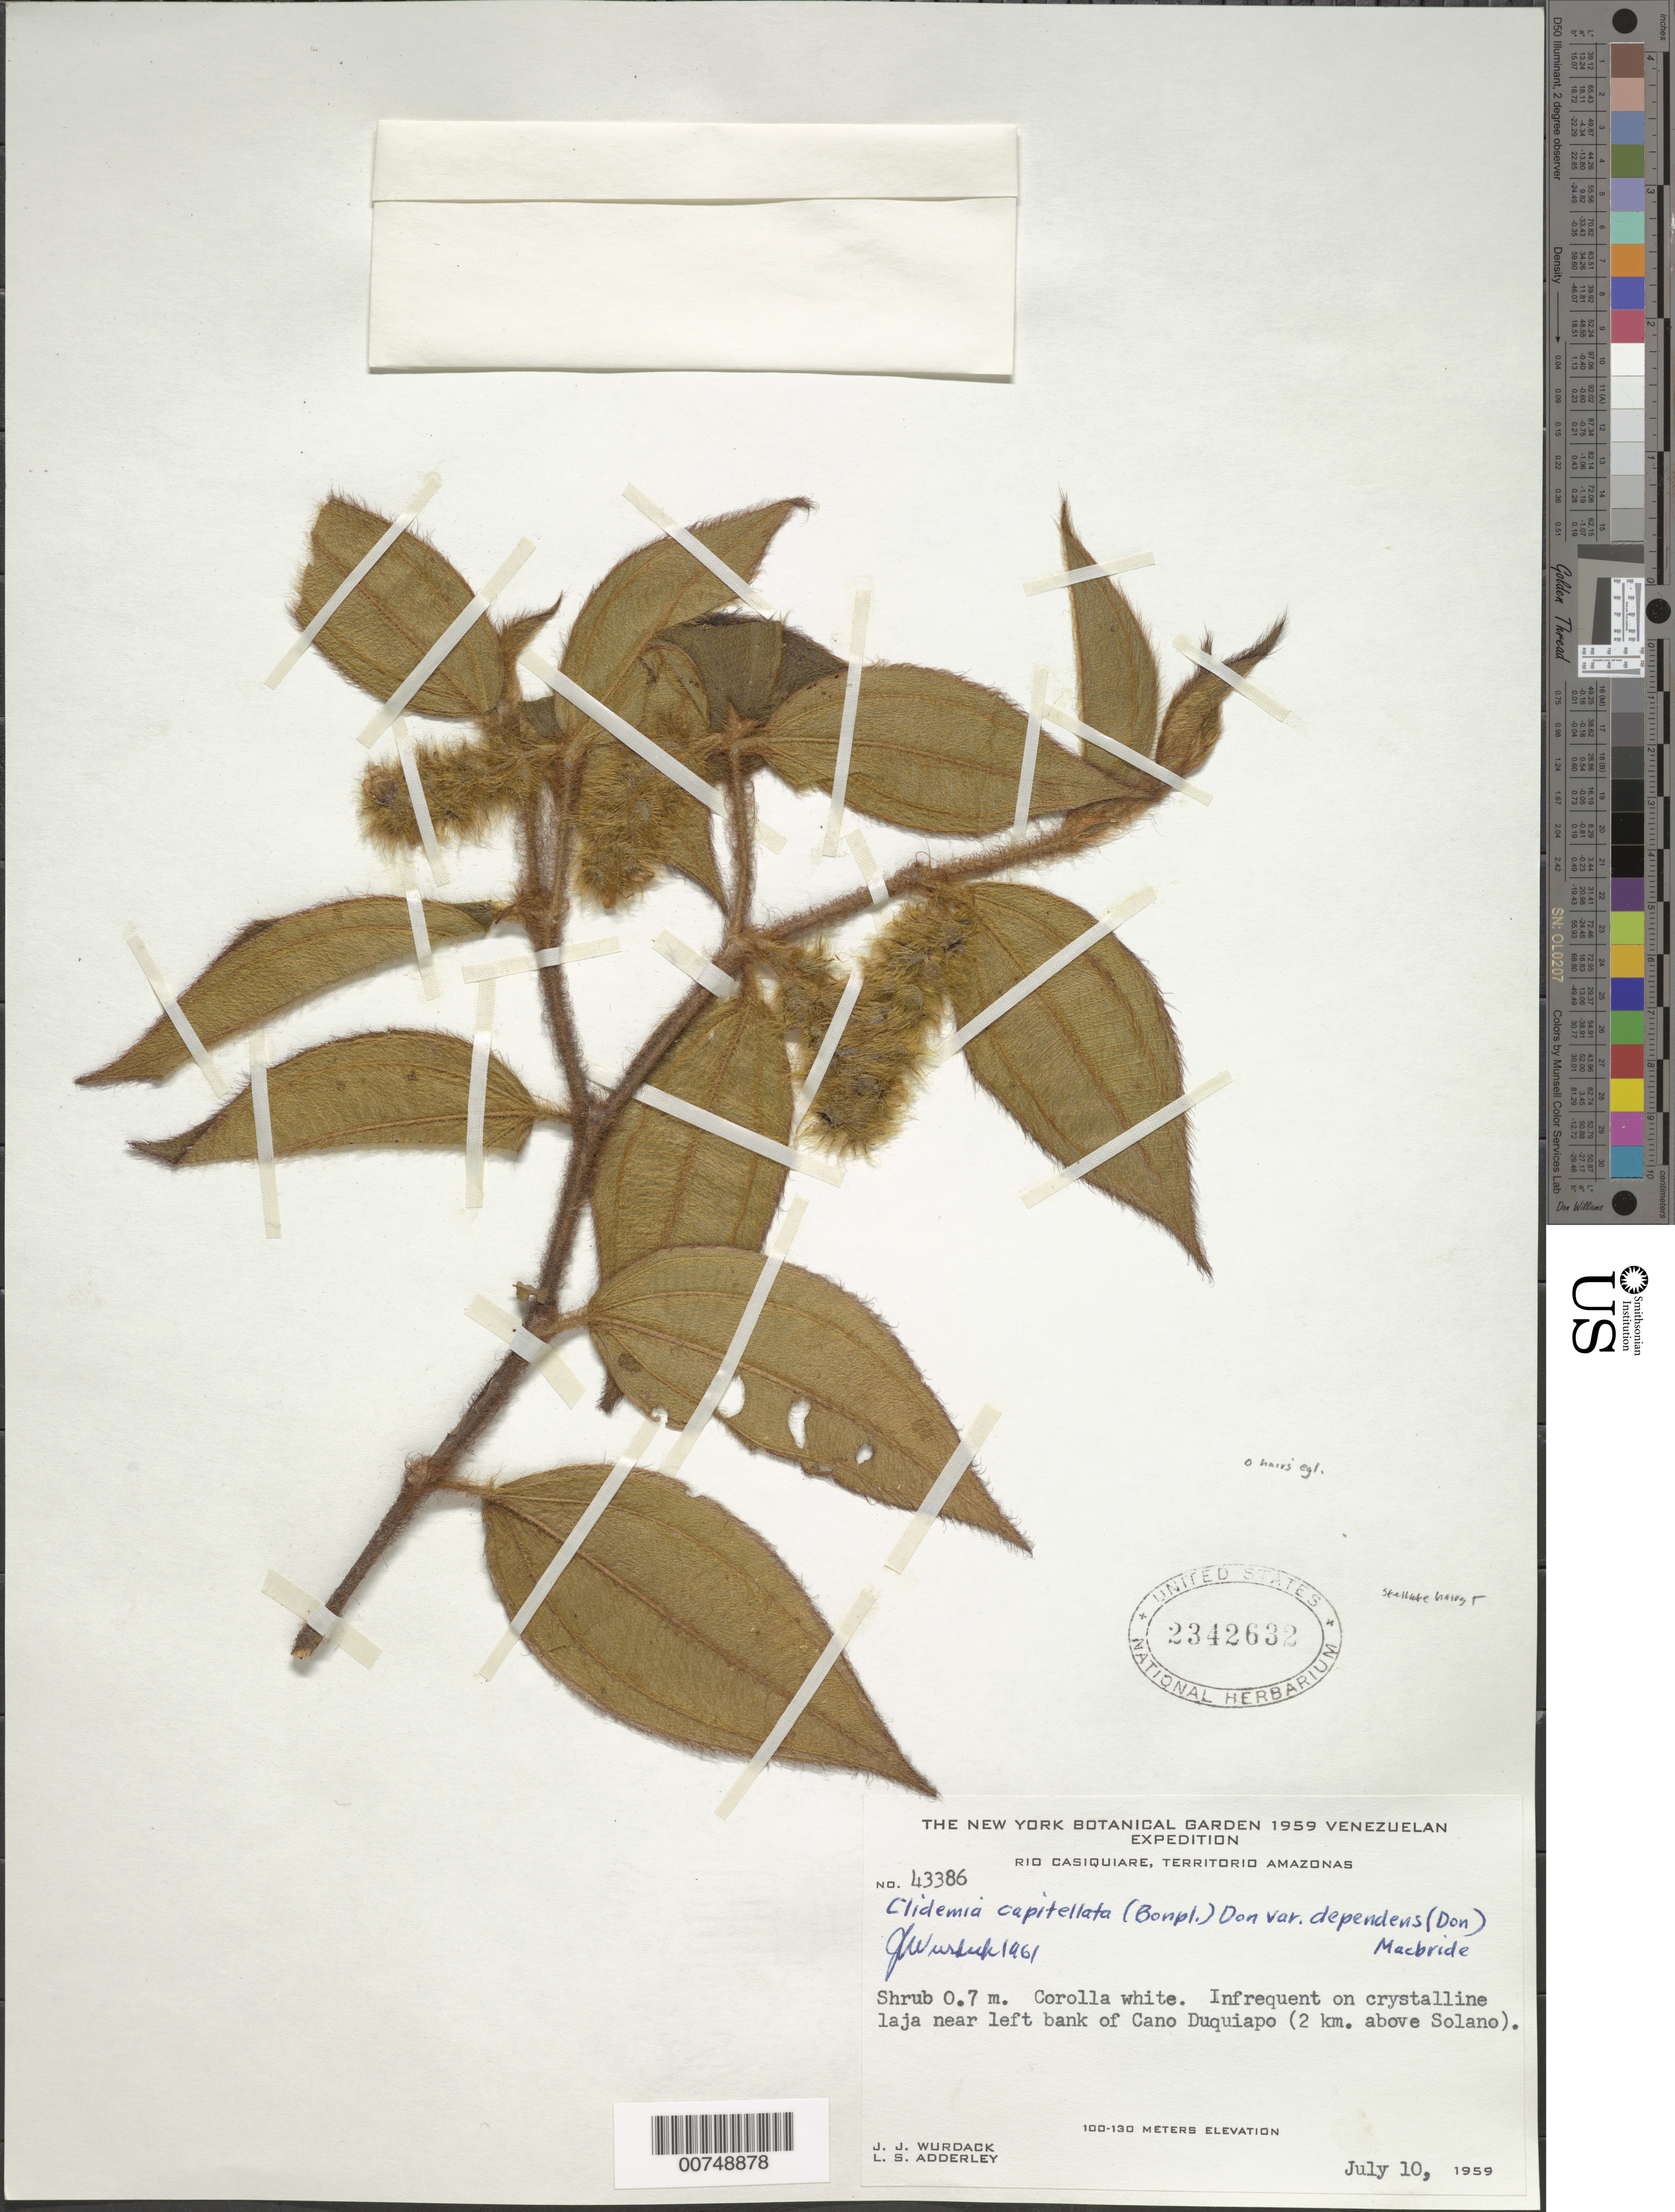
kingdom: Plantae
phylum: Tracheophyta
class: Magnoliopsida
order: Myrtales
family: Melastomataceae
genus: Clidemia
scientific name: Clidemia capitellata var. dependens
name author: (Pav. & D. Don) J.F. Macbr.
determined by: Wurdack, John J., (US), US (UNITED STATES)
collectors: J. J. Wurdack & L. S. Adderley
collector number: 43386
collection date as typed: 10-Jul-59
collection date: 1959-07-10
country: Venezuela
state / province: Amazonas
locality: Río Casiquiare, near left bank of Caño Duquiapo (2km above Solano)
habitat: Crystalline laja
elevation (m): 100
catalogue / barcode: US 2342632